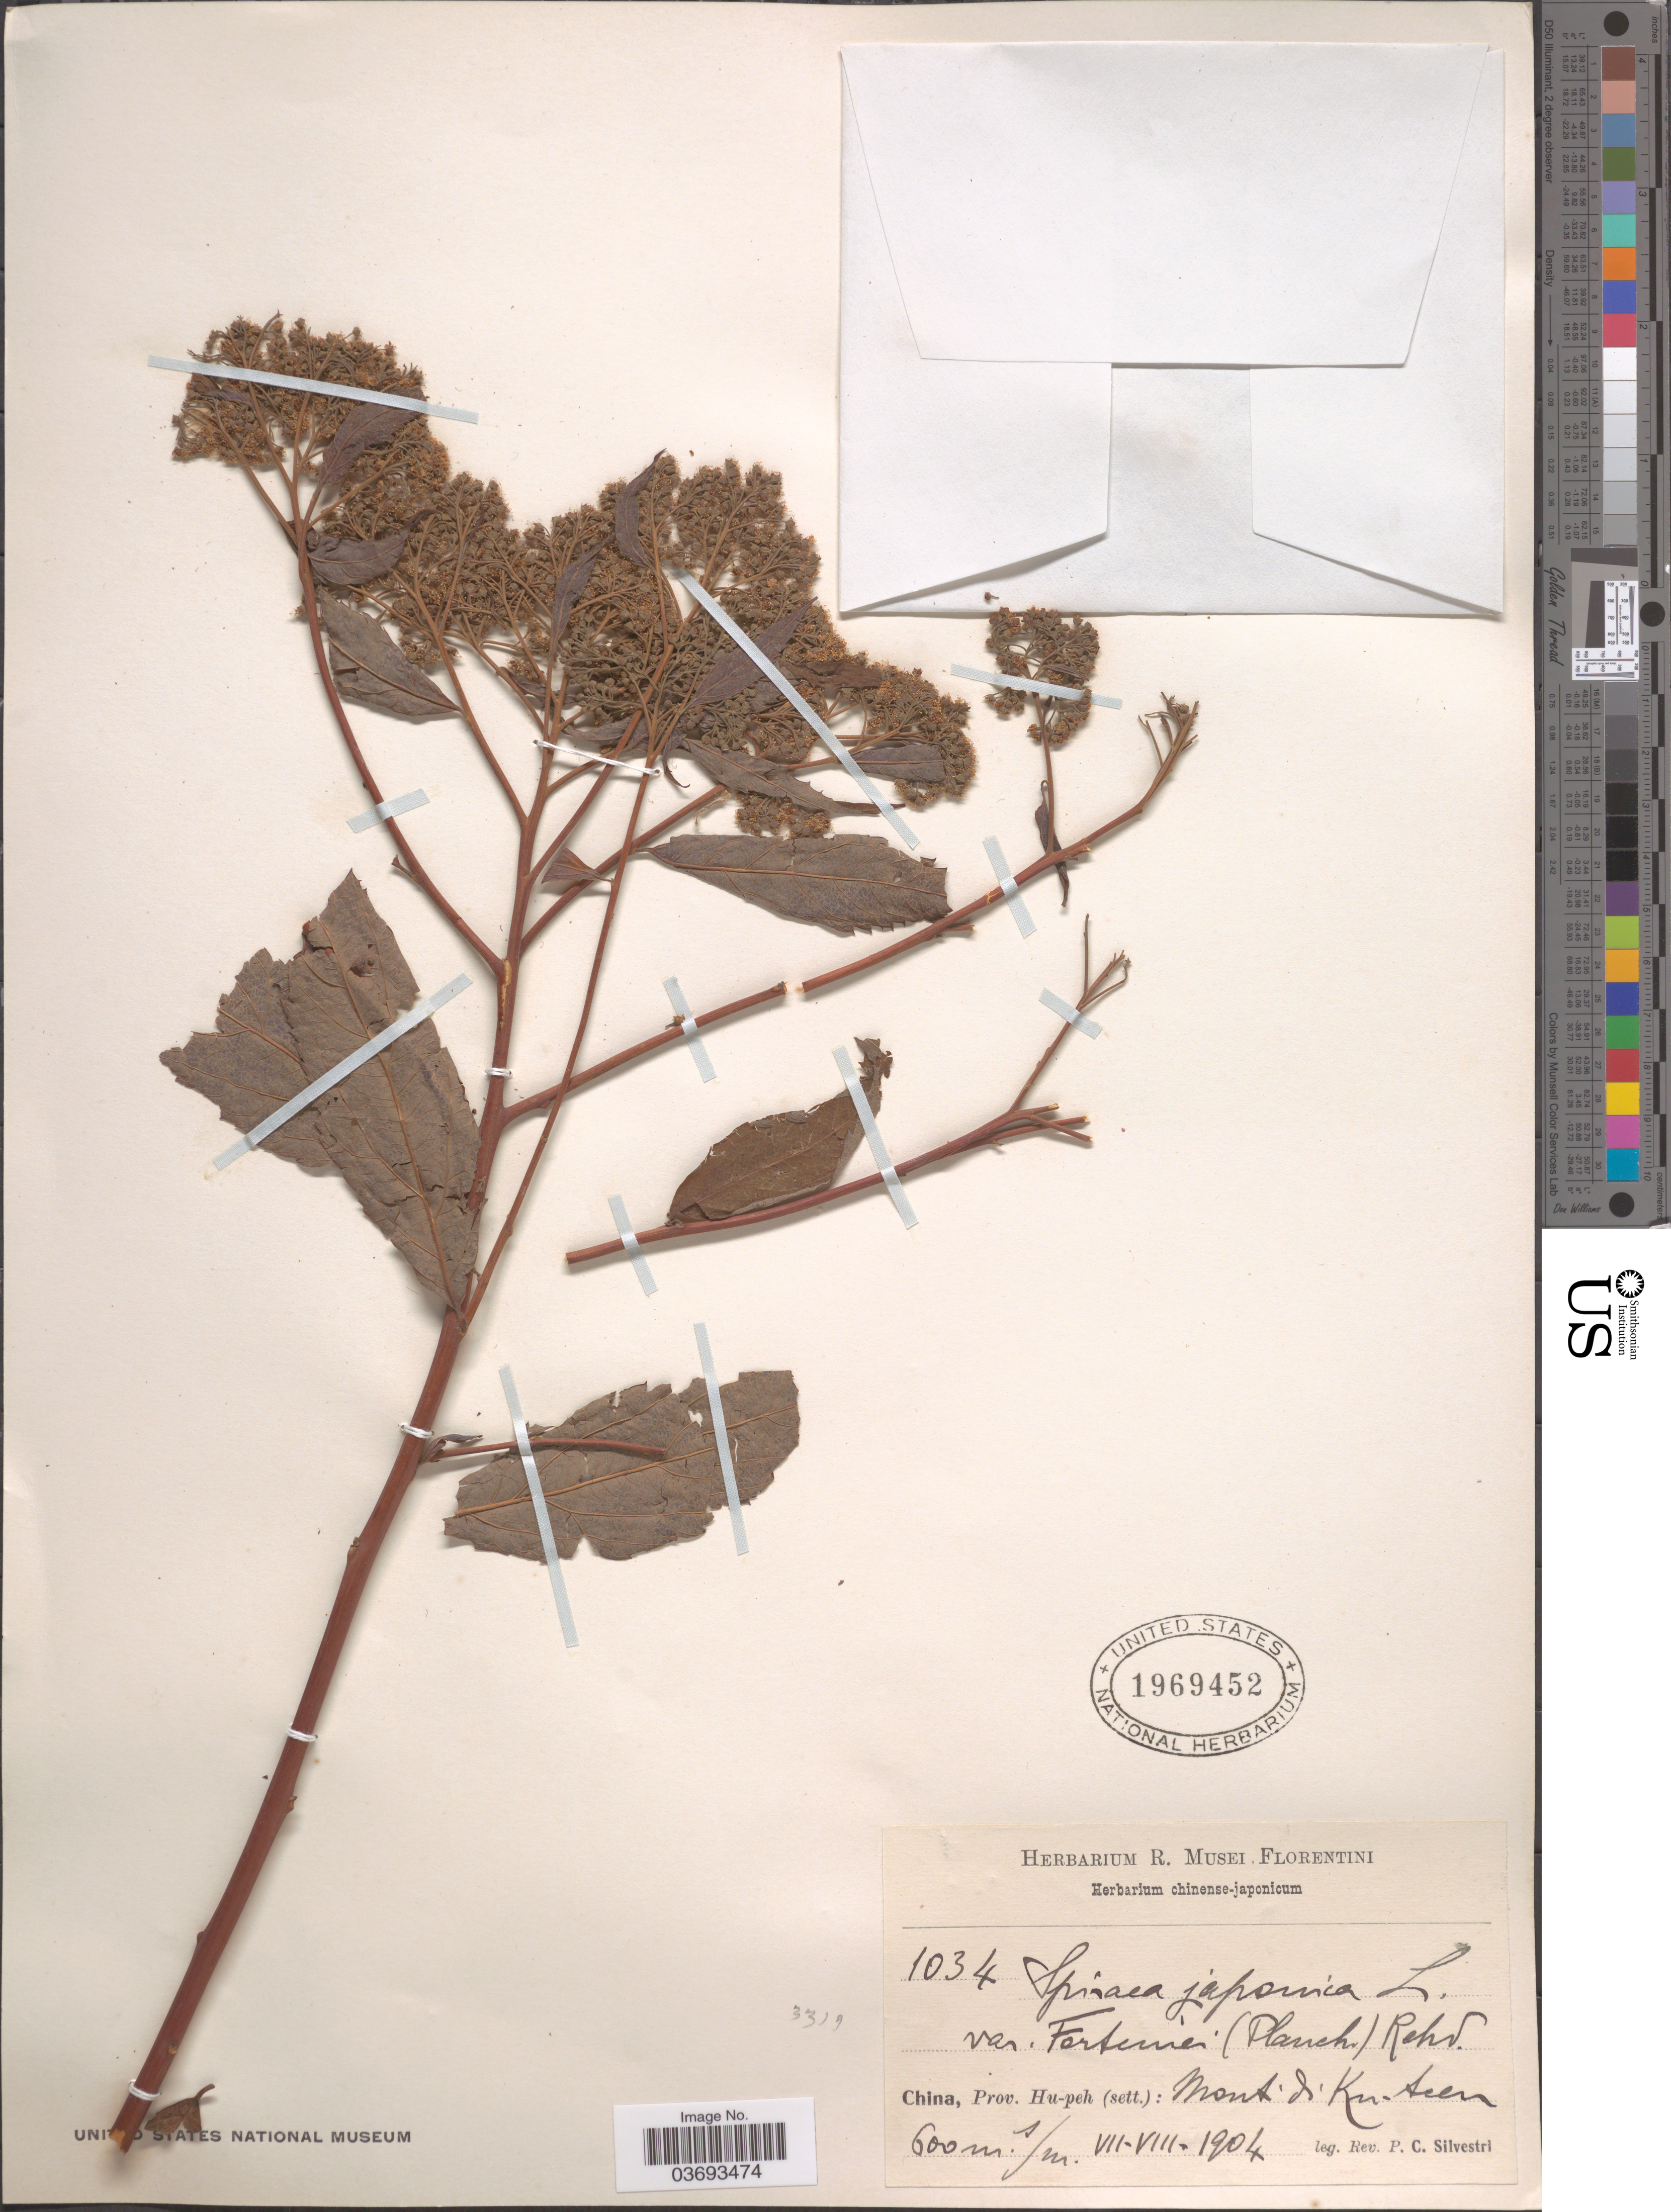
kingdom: Plantae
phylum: Tracheophyta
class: Magnoliopsida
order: Rosales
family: Rosaceae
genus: Spiraea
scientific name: Spiraea japonica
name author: L. f.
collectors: P. Silvestri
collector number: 1034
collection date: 1904-07/1904-08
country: China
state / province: Hubei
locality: Prov. Hu-peh (sett.): Mont d'Ku-sien [interpreted].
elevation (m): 600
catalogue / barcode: US 1969452